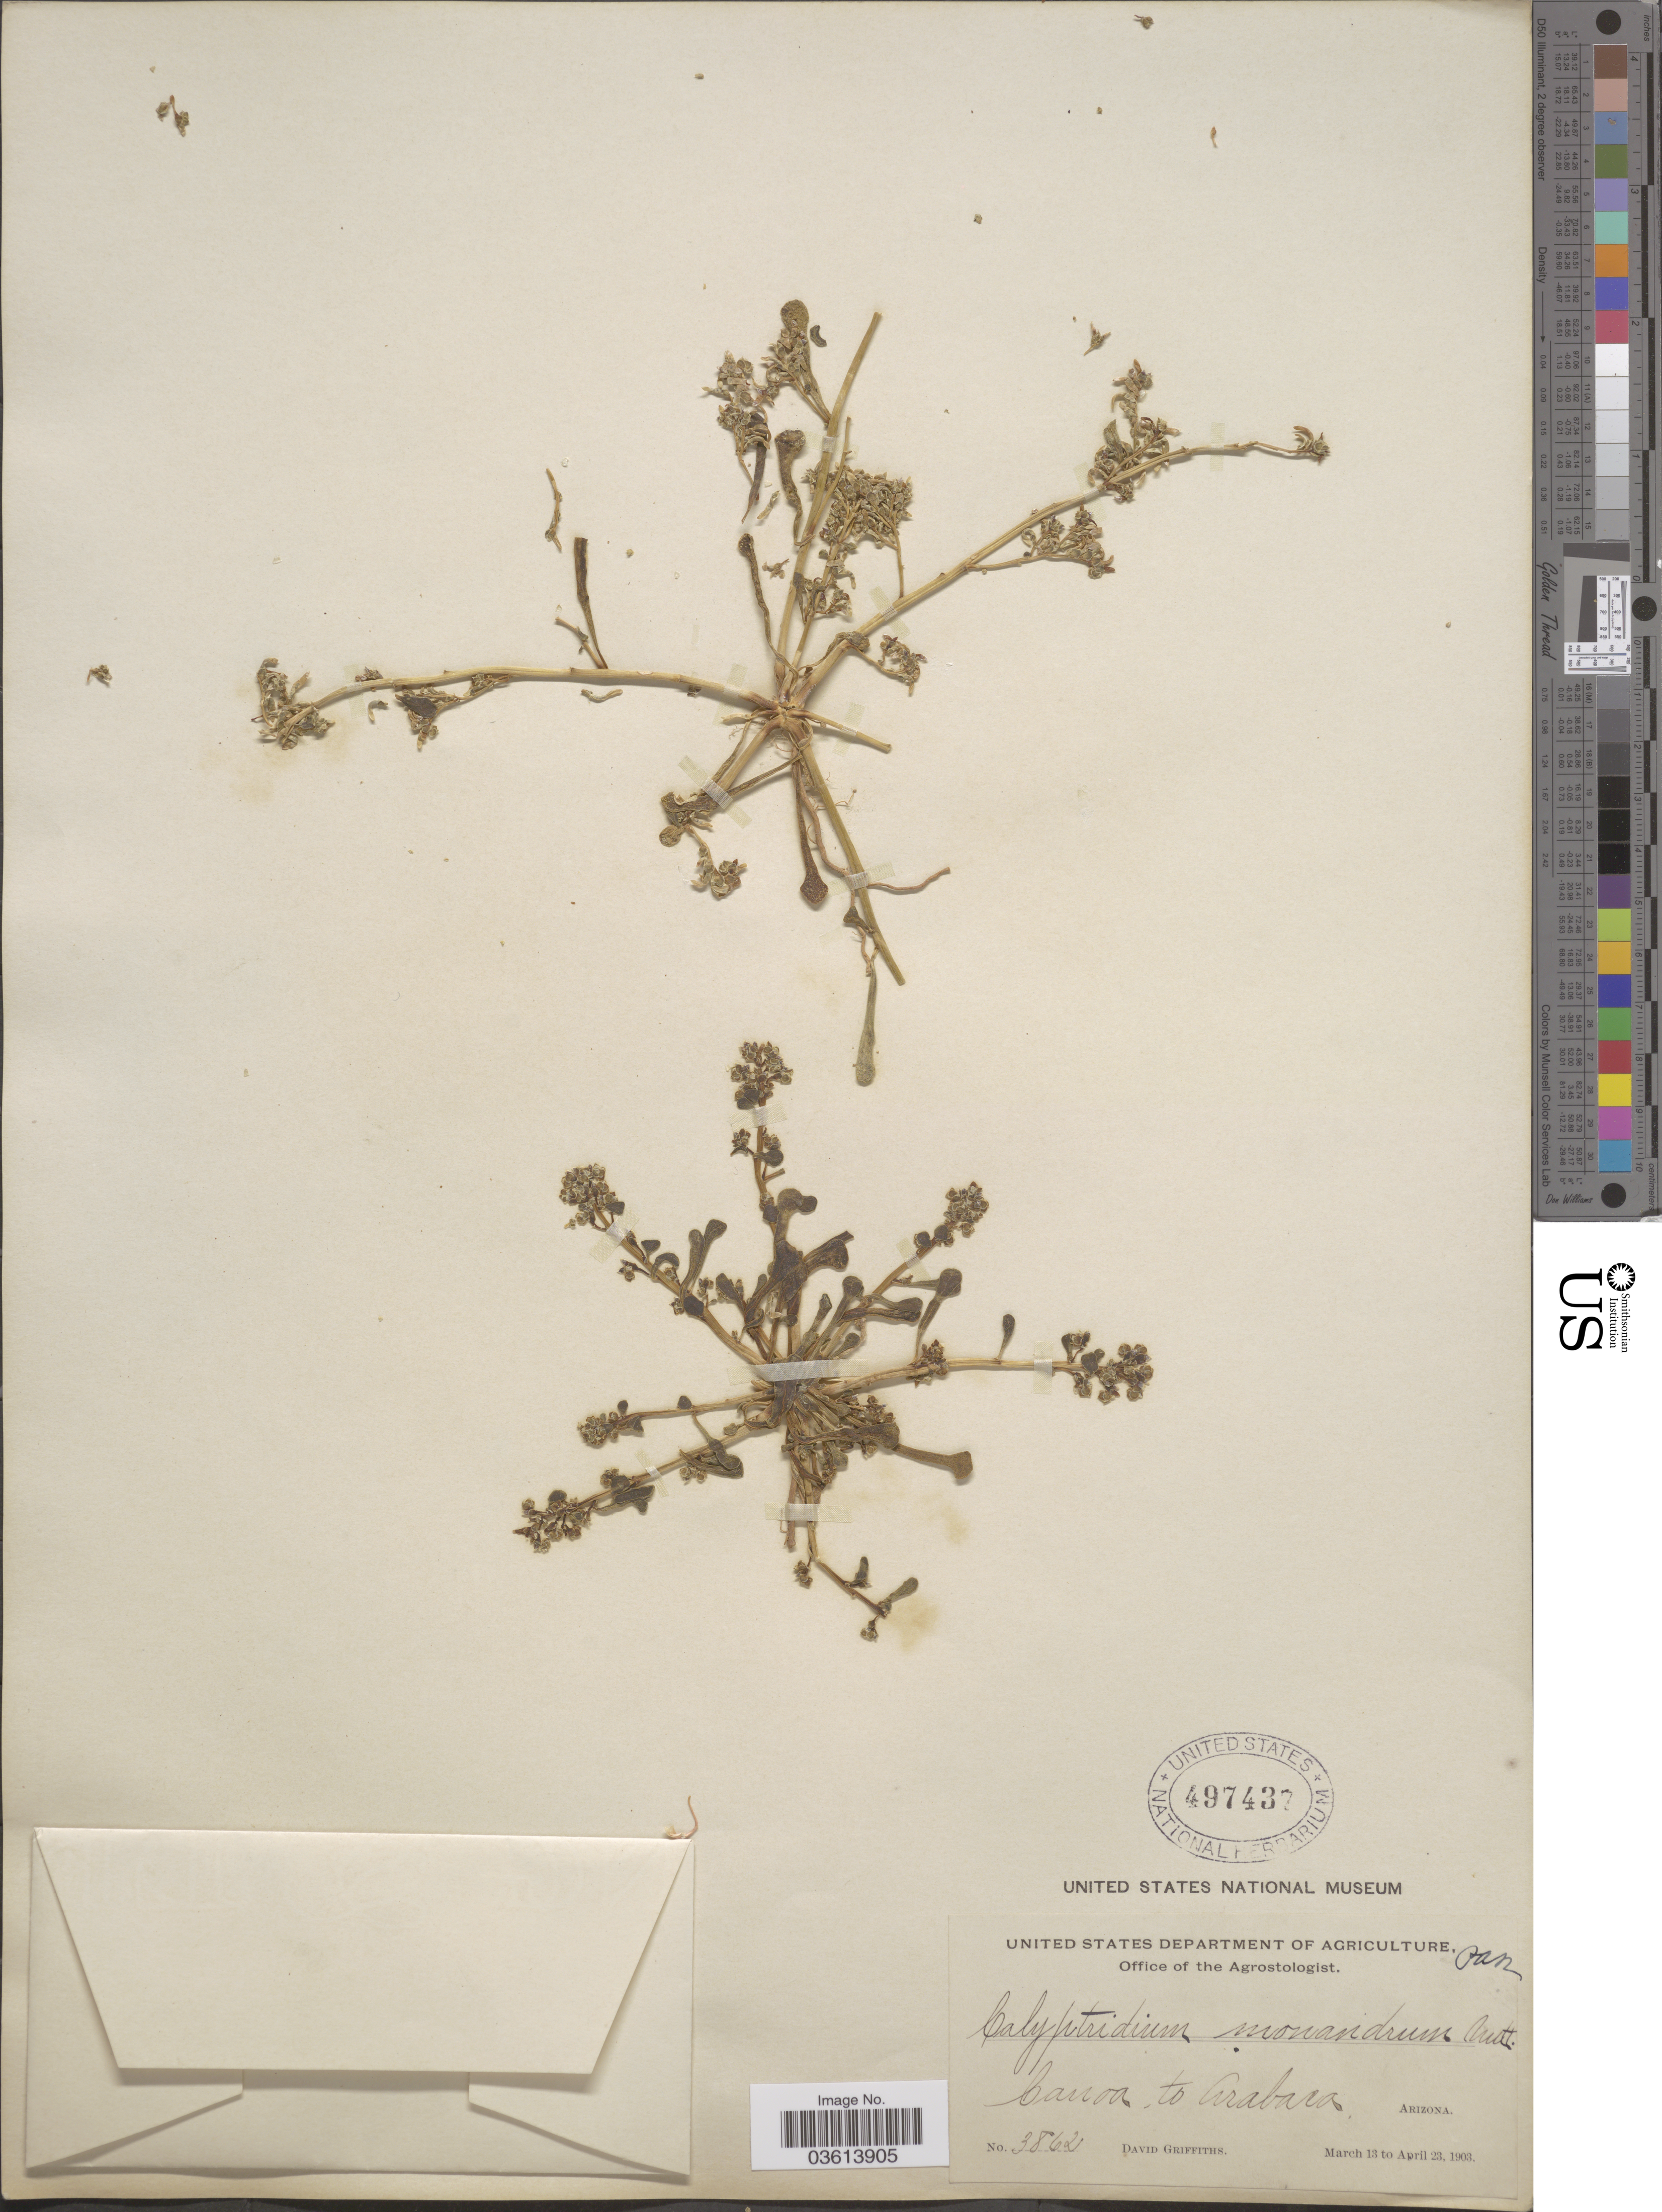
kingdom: Plantae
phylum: Tracheophyta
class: Magnoliopsida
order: Caryophyllales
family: Montiaceae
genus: Calyptridium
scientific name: Calyptridium monandrum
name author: (Nutt.) Nutt.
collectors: D. Griffiths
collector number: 3862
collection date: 1903-03-13/1903-04-23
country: United States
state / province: Arizona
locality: Canoa to Arabaca.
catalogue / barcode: US 497437